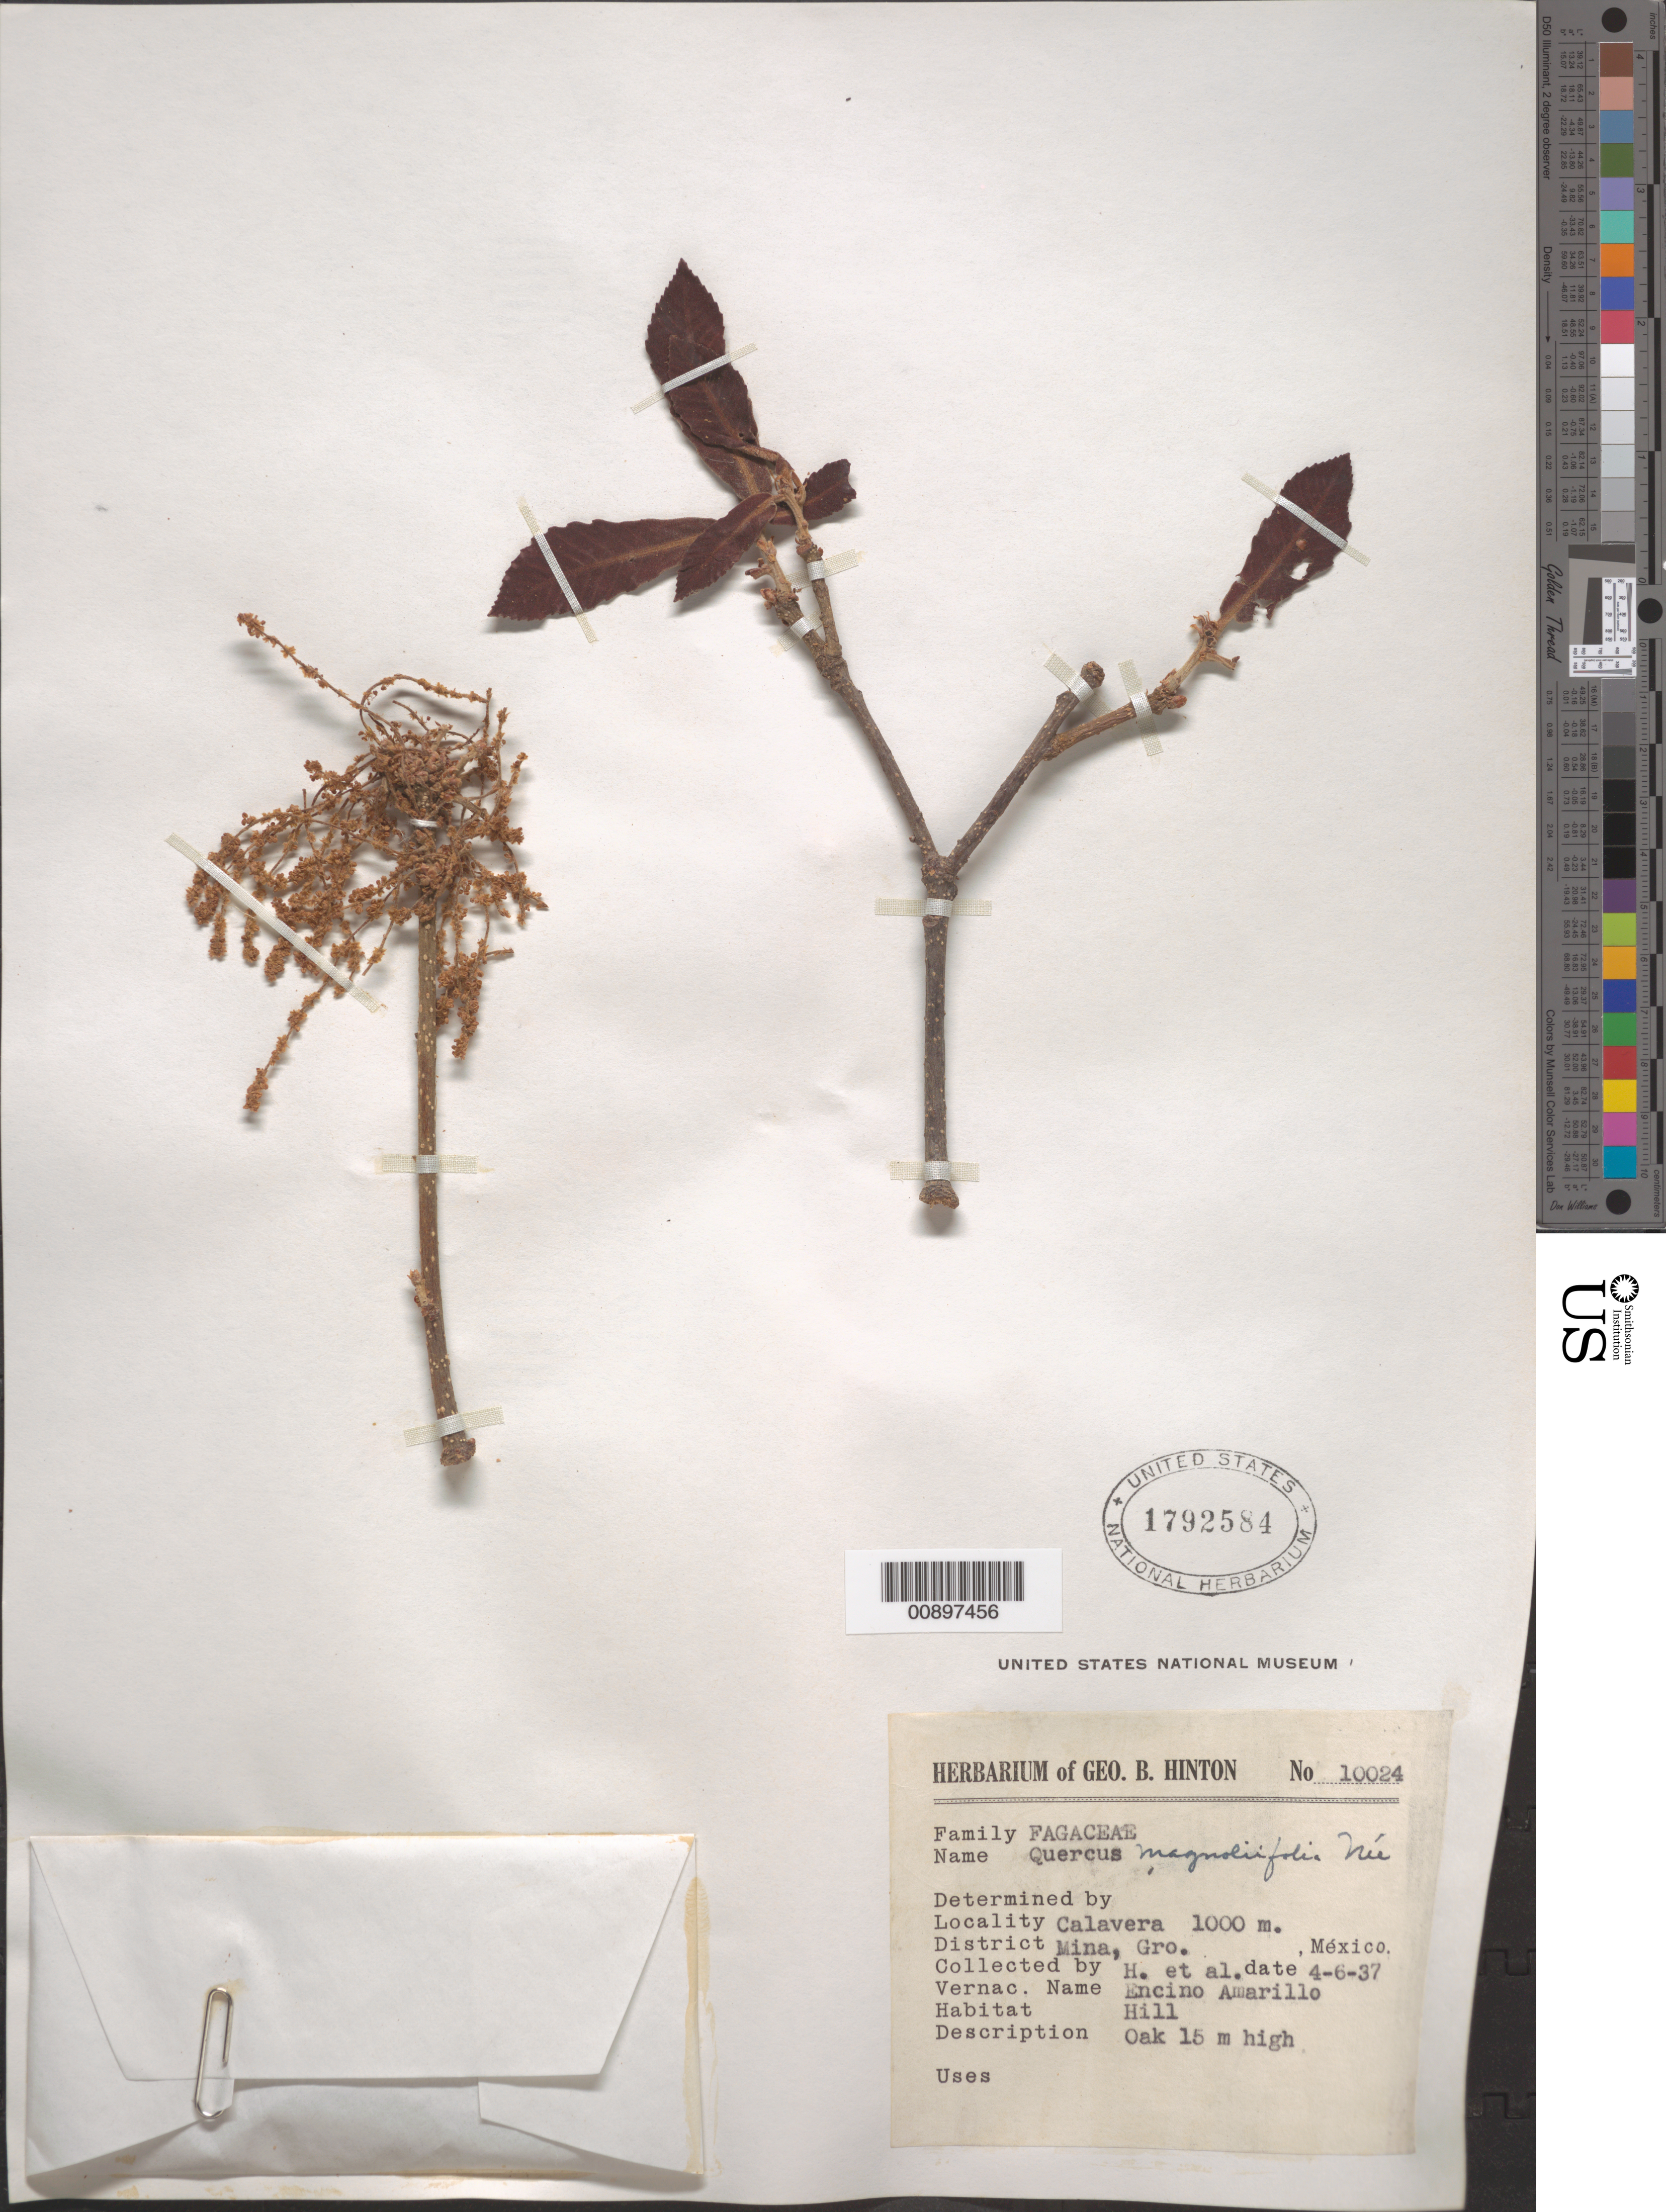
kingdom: Plantae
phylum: Tracheophyta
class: Magnoliopsida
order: Fagales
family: Fagaceae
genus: Quercus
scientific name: Quercus magnoliifolia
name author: Née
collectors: G. B. Hinton & et al.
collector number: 10024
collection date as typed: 06 Apr 1937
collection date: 1937-04-06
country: Mexico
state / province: Guerrero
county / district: Mina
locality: Calavera, District Mina, Guerrero.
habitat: Hill.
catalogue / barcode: US 1792584